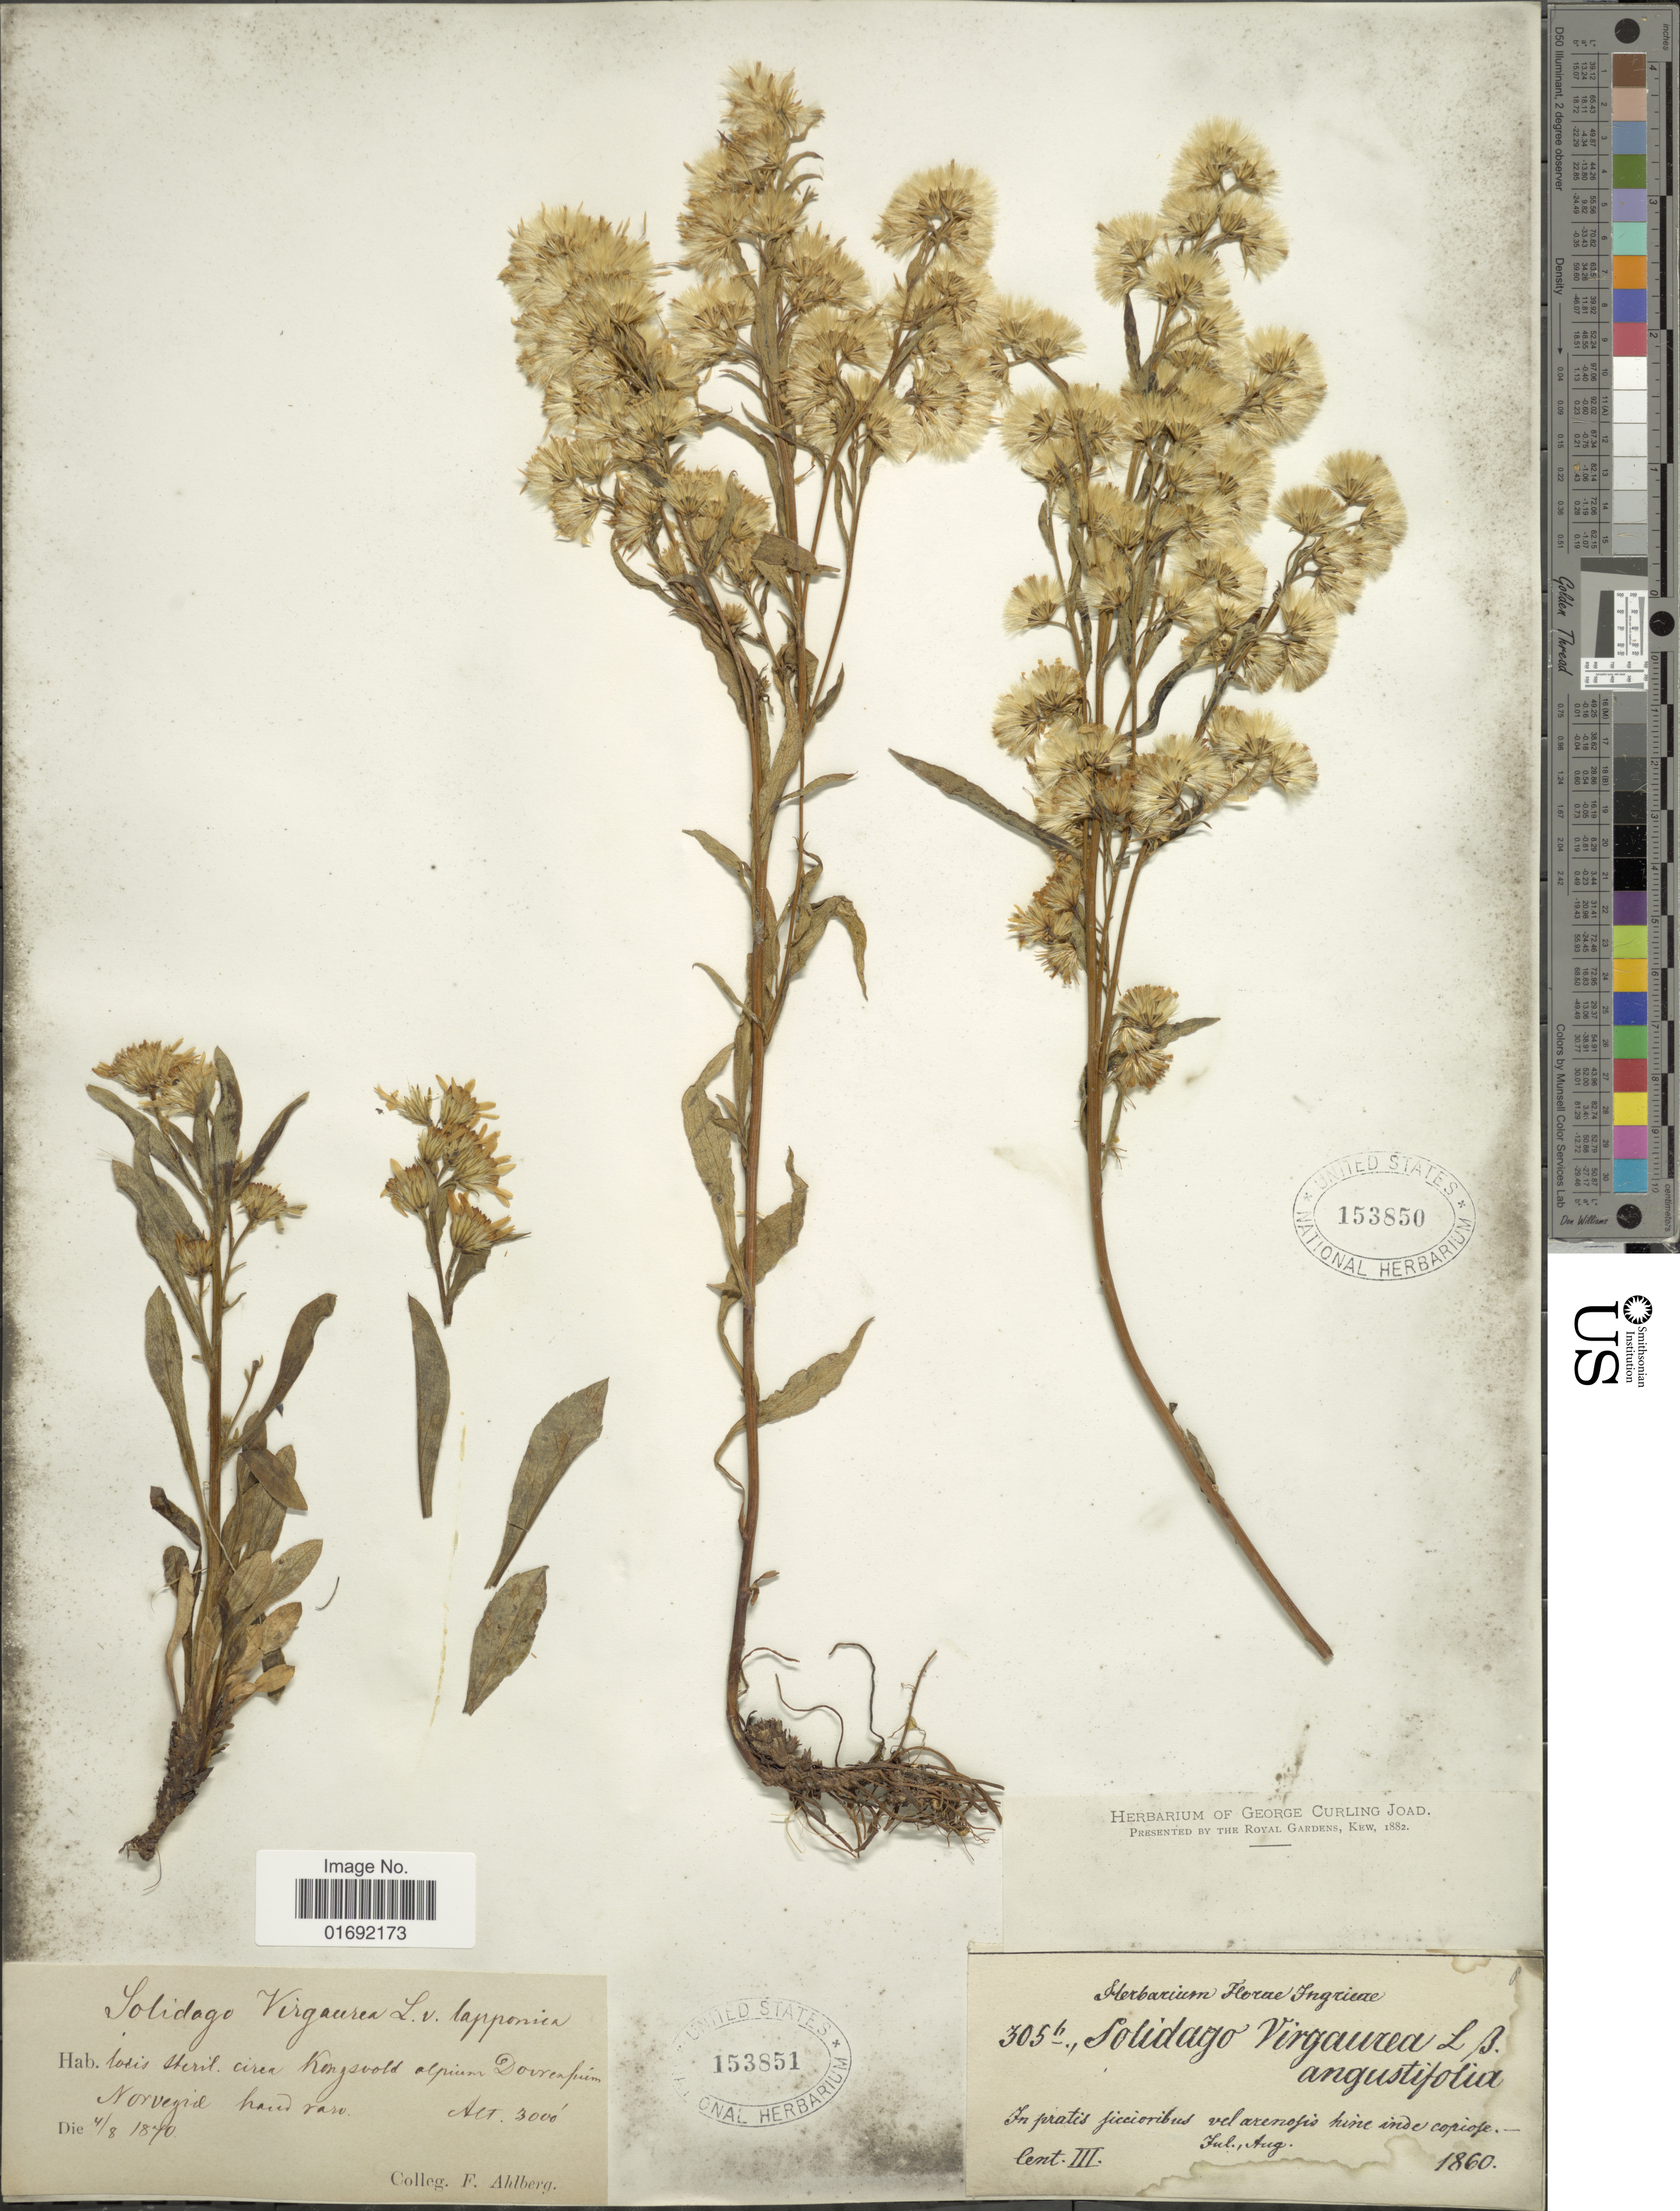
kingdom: Plantae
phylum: Tracheophyta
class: Magnoliopsida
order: Asterales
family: Asteraceae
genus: Solidago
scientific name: Solidago virgaurea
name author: L.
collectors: F. Ahlberg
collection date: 1870-08-04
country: Norway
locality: Circa Kongsvold alpium Dovreapriem Noregid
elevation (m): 914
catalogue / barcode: US 153851